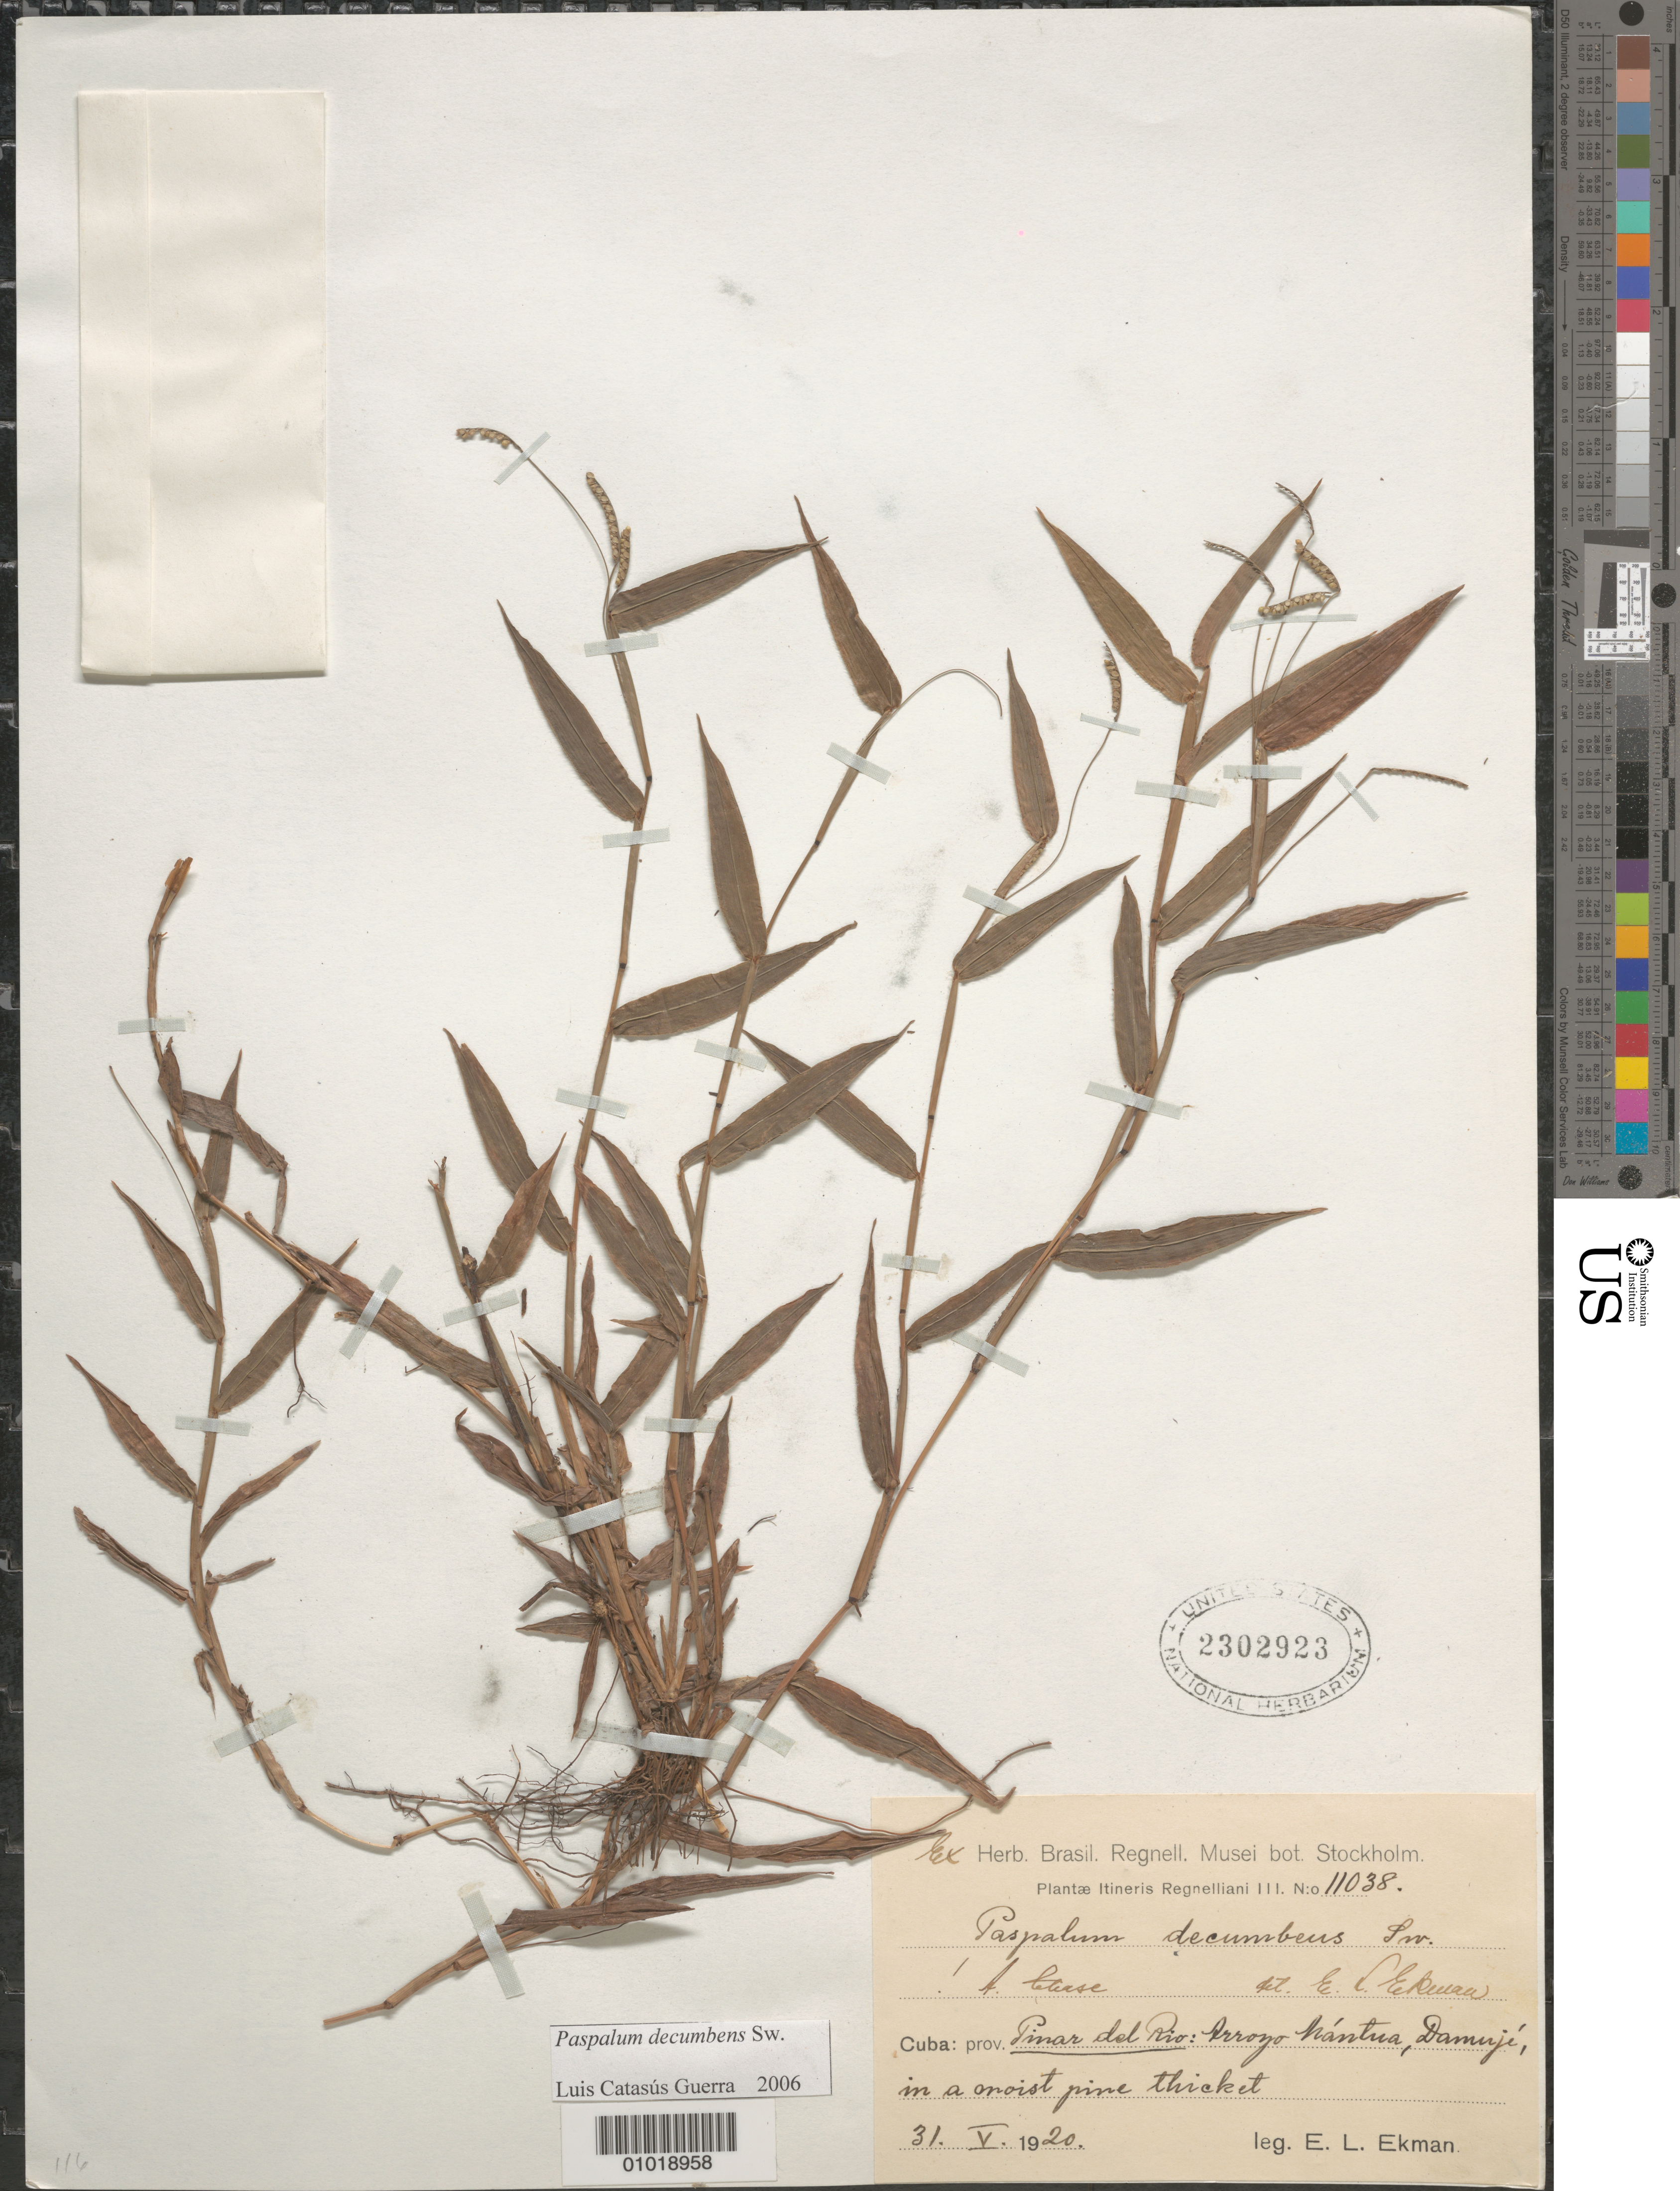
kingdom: Plantae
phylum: Tracheophyta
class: Liliopsida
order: Poales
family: Poaceae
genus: Paspalum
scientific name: Paspalum decumbens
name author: Sw.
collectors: E. L. Ekman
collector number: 11038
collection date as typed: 31 May 1920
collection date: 1920-05-31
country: Cuba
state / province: Pinar del Rio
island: Cuba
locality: Arrozo Manuta, damuj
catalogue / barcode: US 2302923